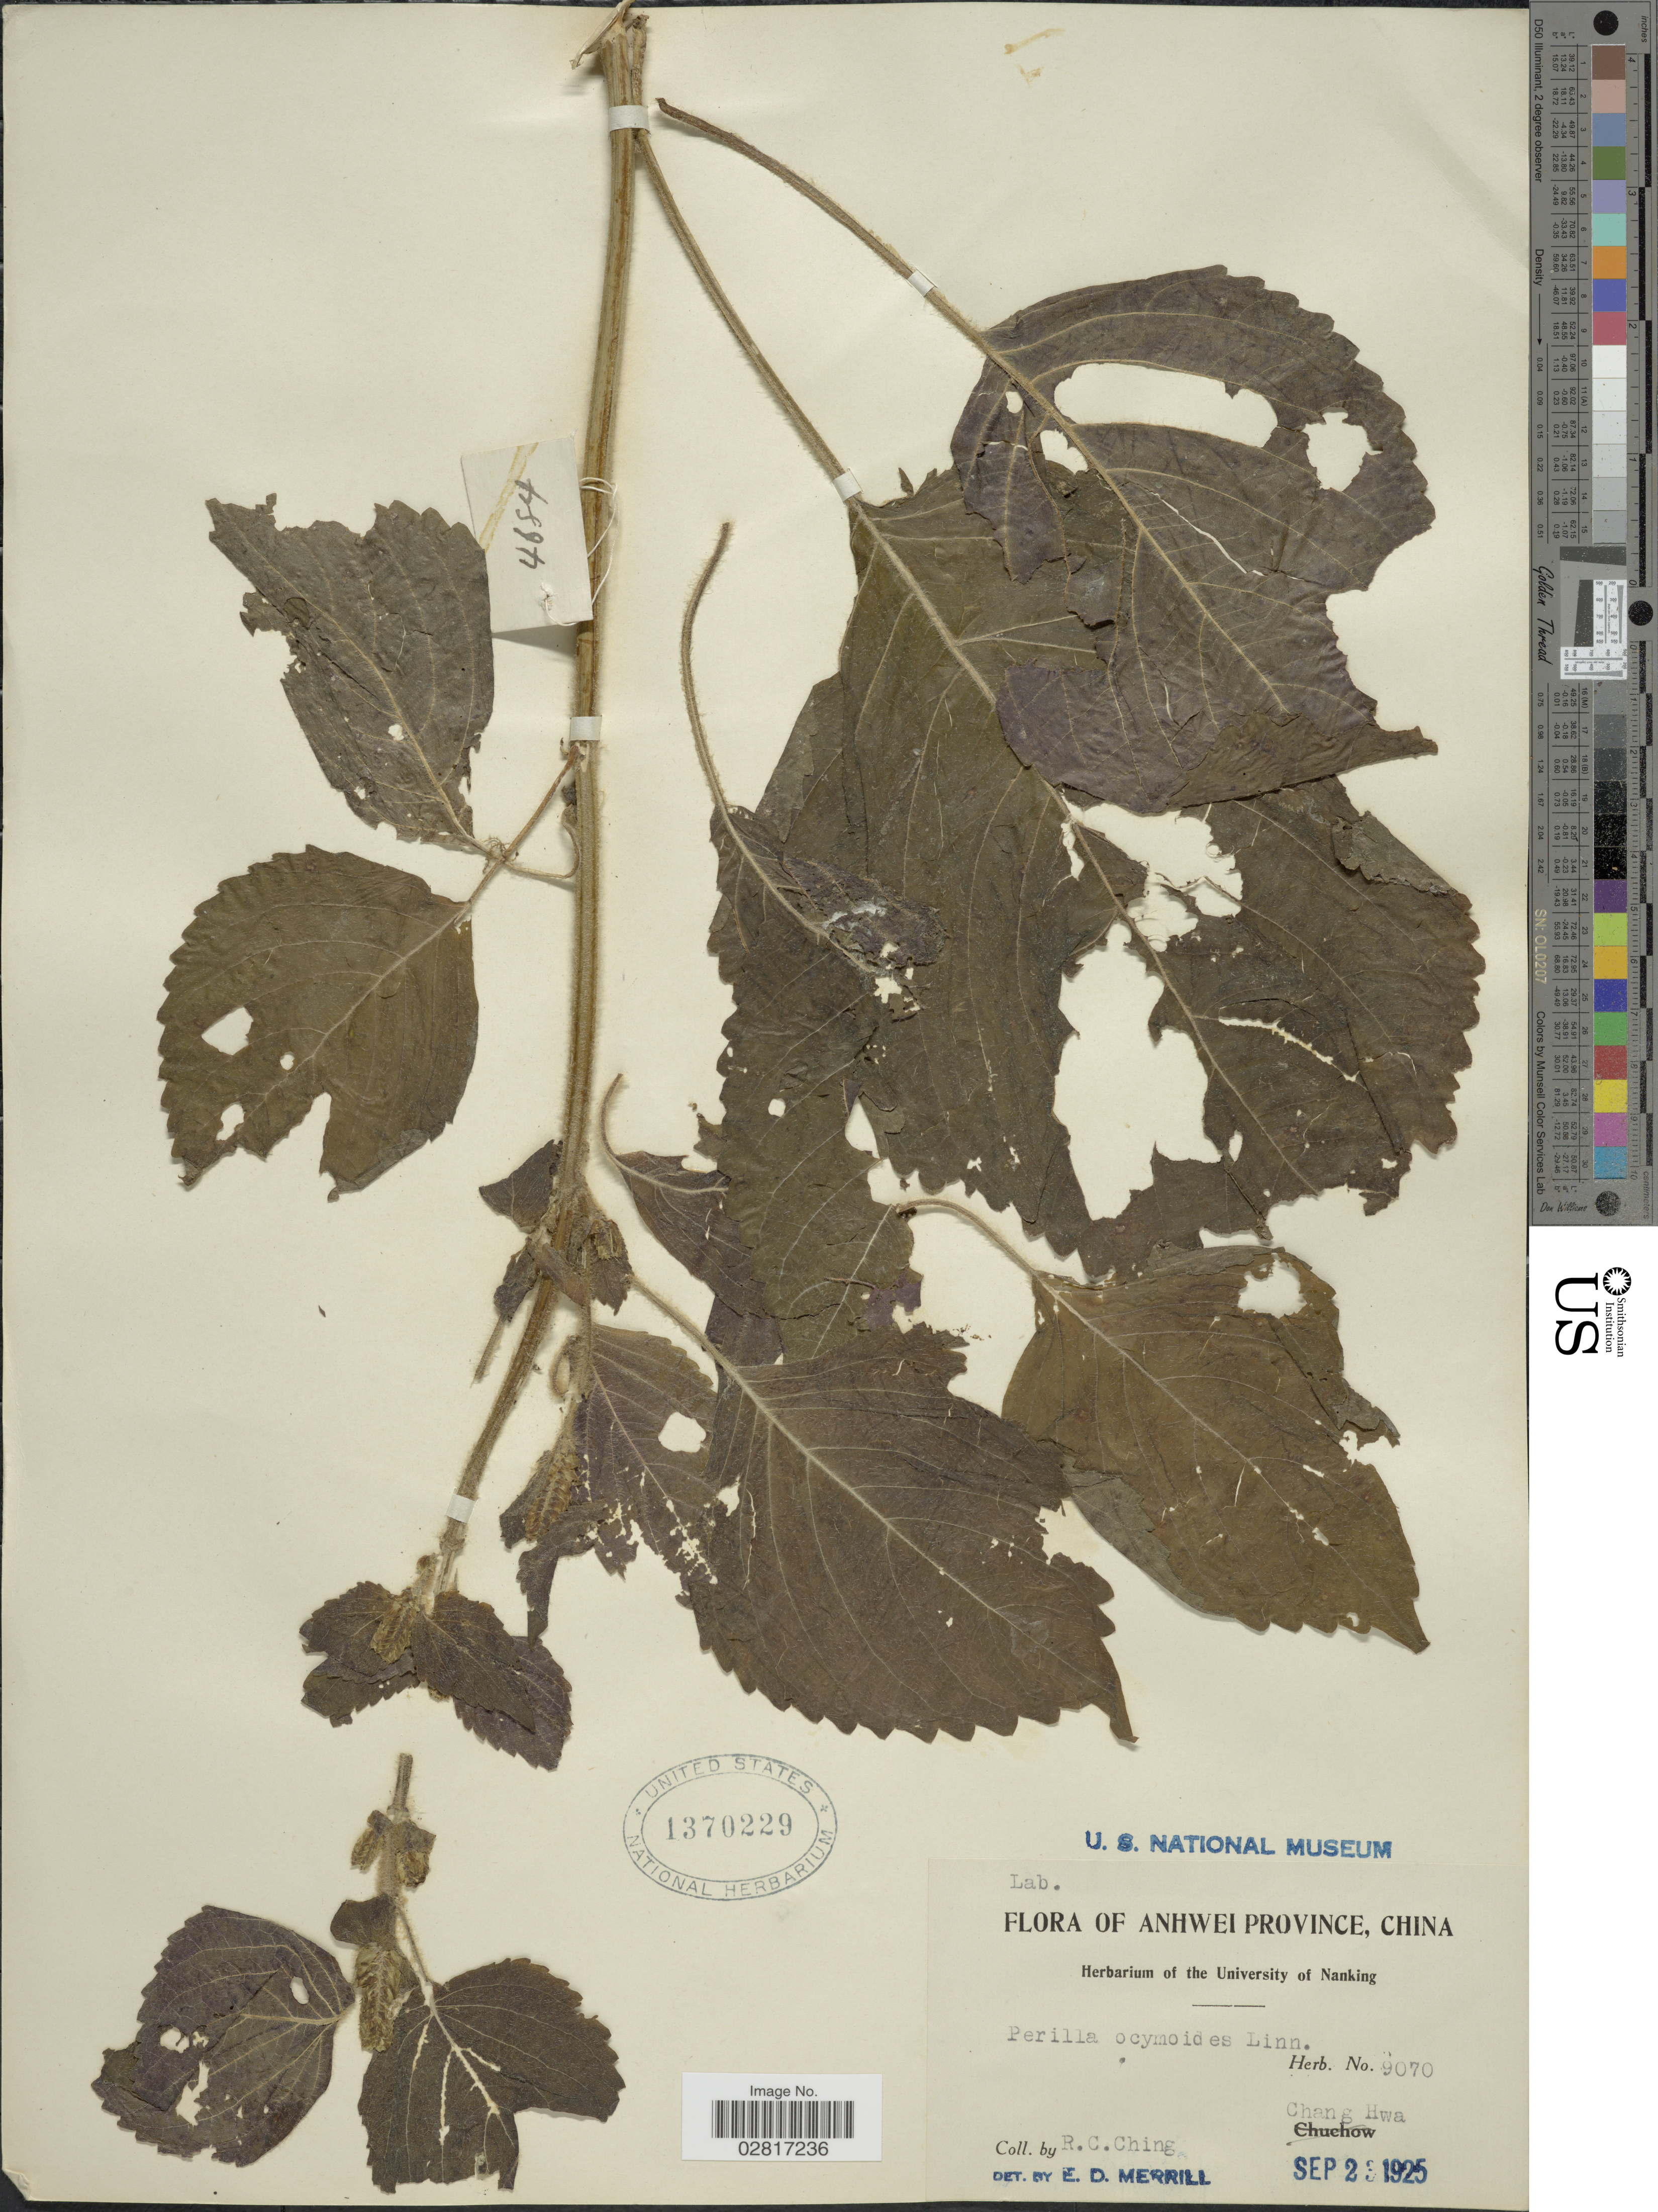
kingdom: Plantae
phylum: Tracheophyta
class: Magnoliopsida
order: Lamiales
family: Lamiaceae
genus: Perilla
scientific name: Perilla frutescens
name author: (L.) Britton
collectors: R. C. Ching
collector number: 9070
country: China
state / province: Anhui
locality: Anhwei Province, Chang Hwa.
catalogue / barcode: US 1370229